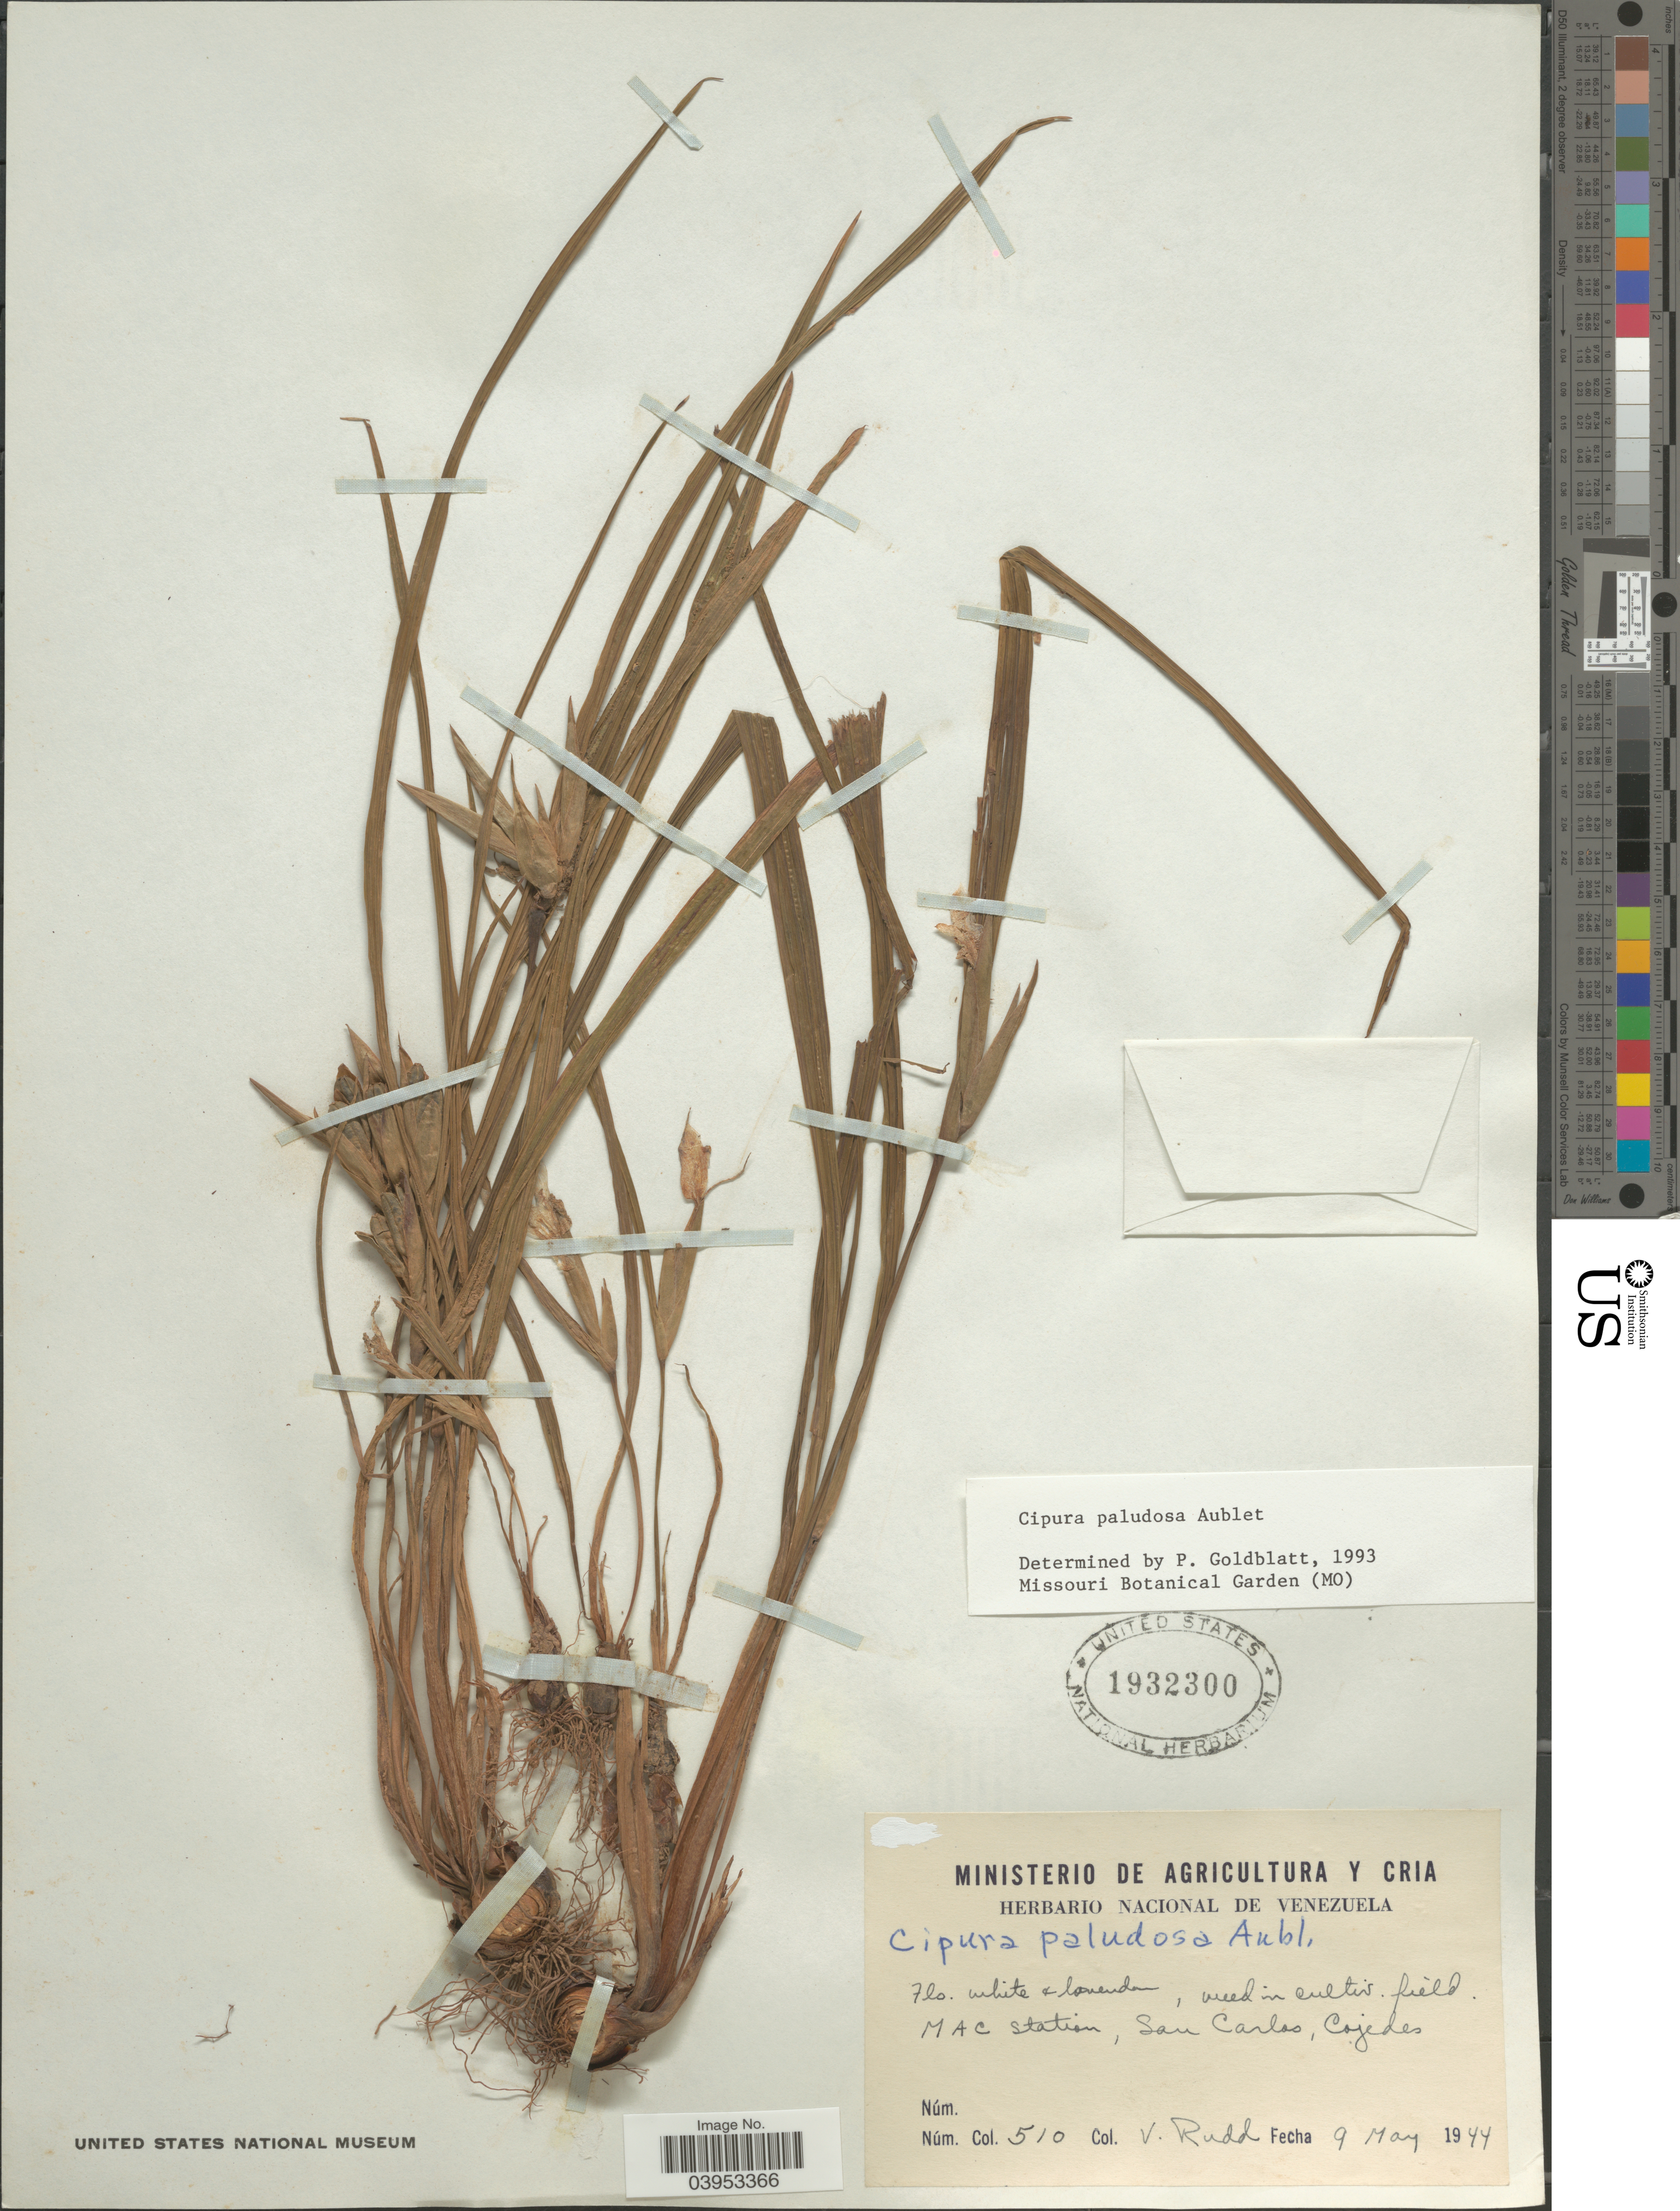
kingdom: Plantae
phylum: Tracheophyta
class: Liliopsida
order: Asparagales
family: Iridaceae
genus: Cipura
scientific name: Cipura paludosa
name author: Aubl.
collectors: V. Rudd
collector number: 510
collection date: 1944-05-09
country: Venezuela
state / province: Cojedes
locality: MAC station, San Carlos, Cojedes.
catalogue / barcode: US 1932300